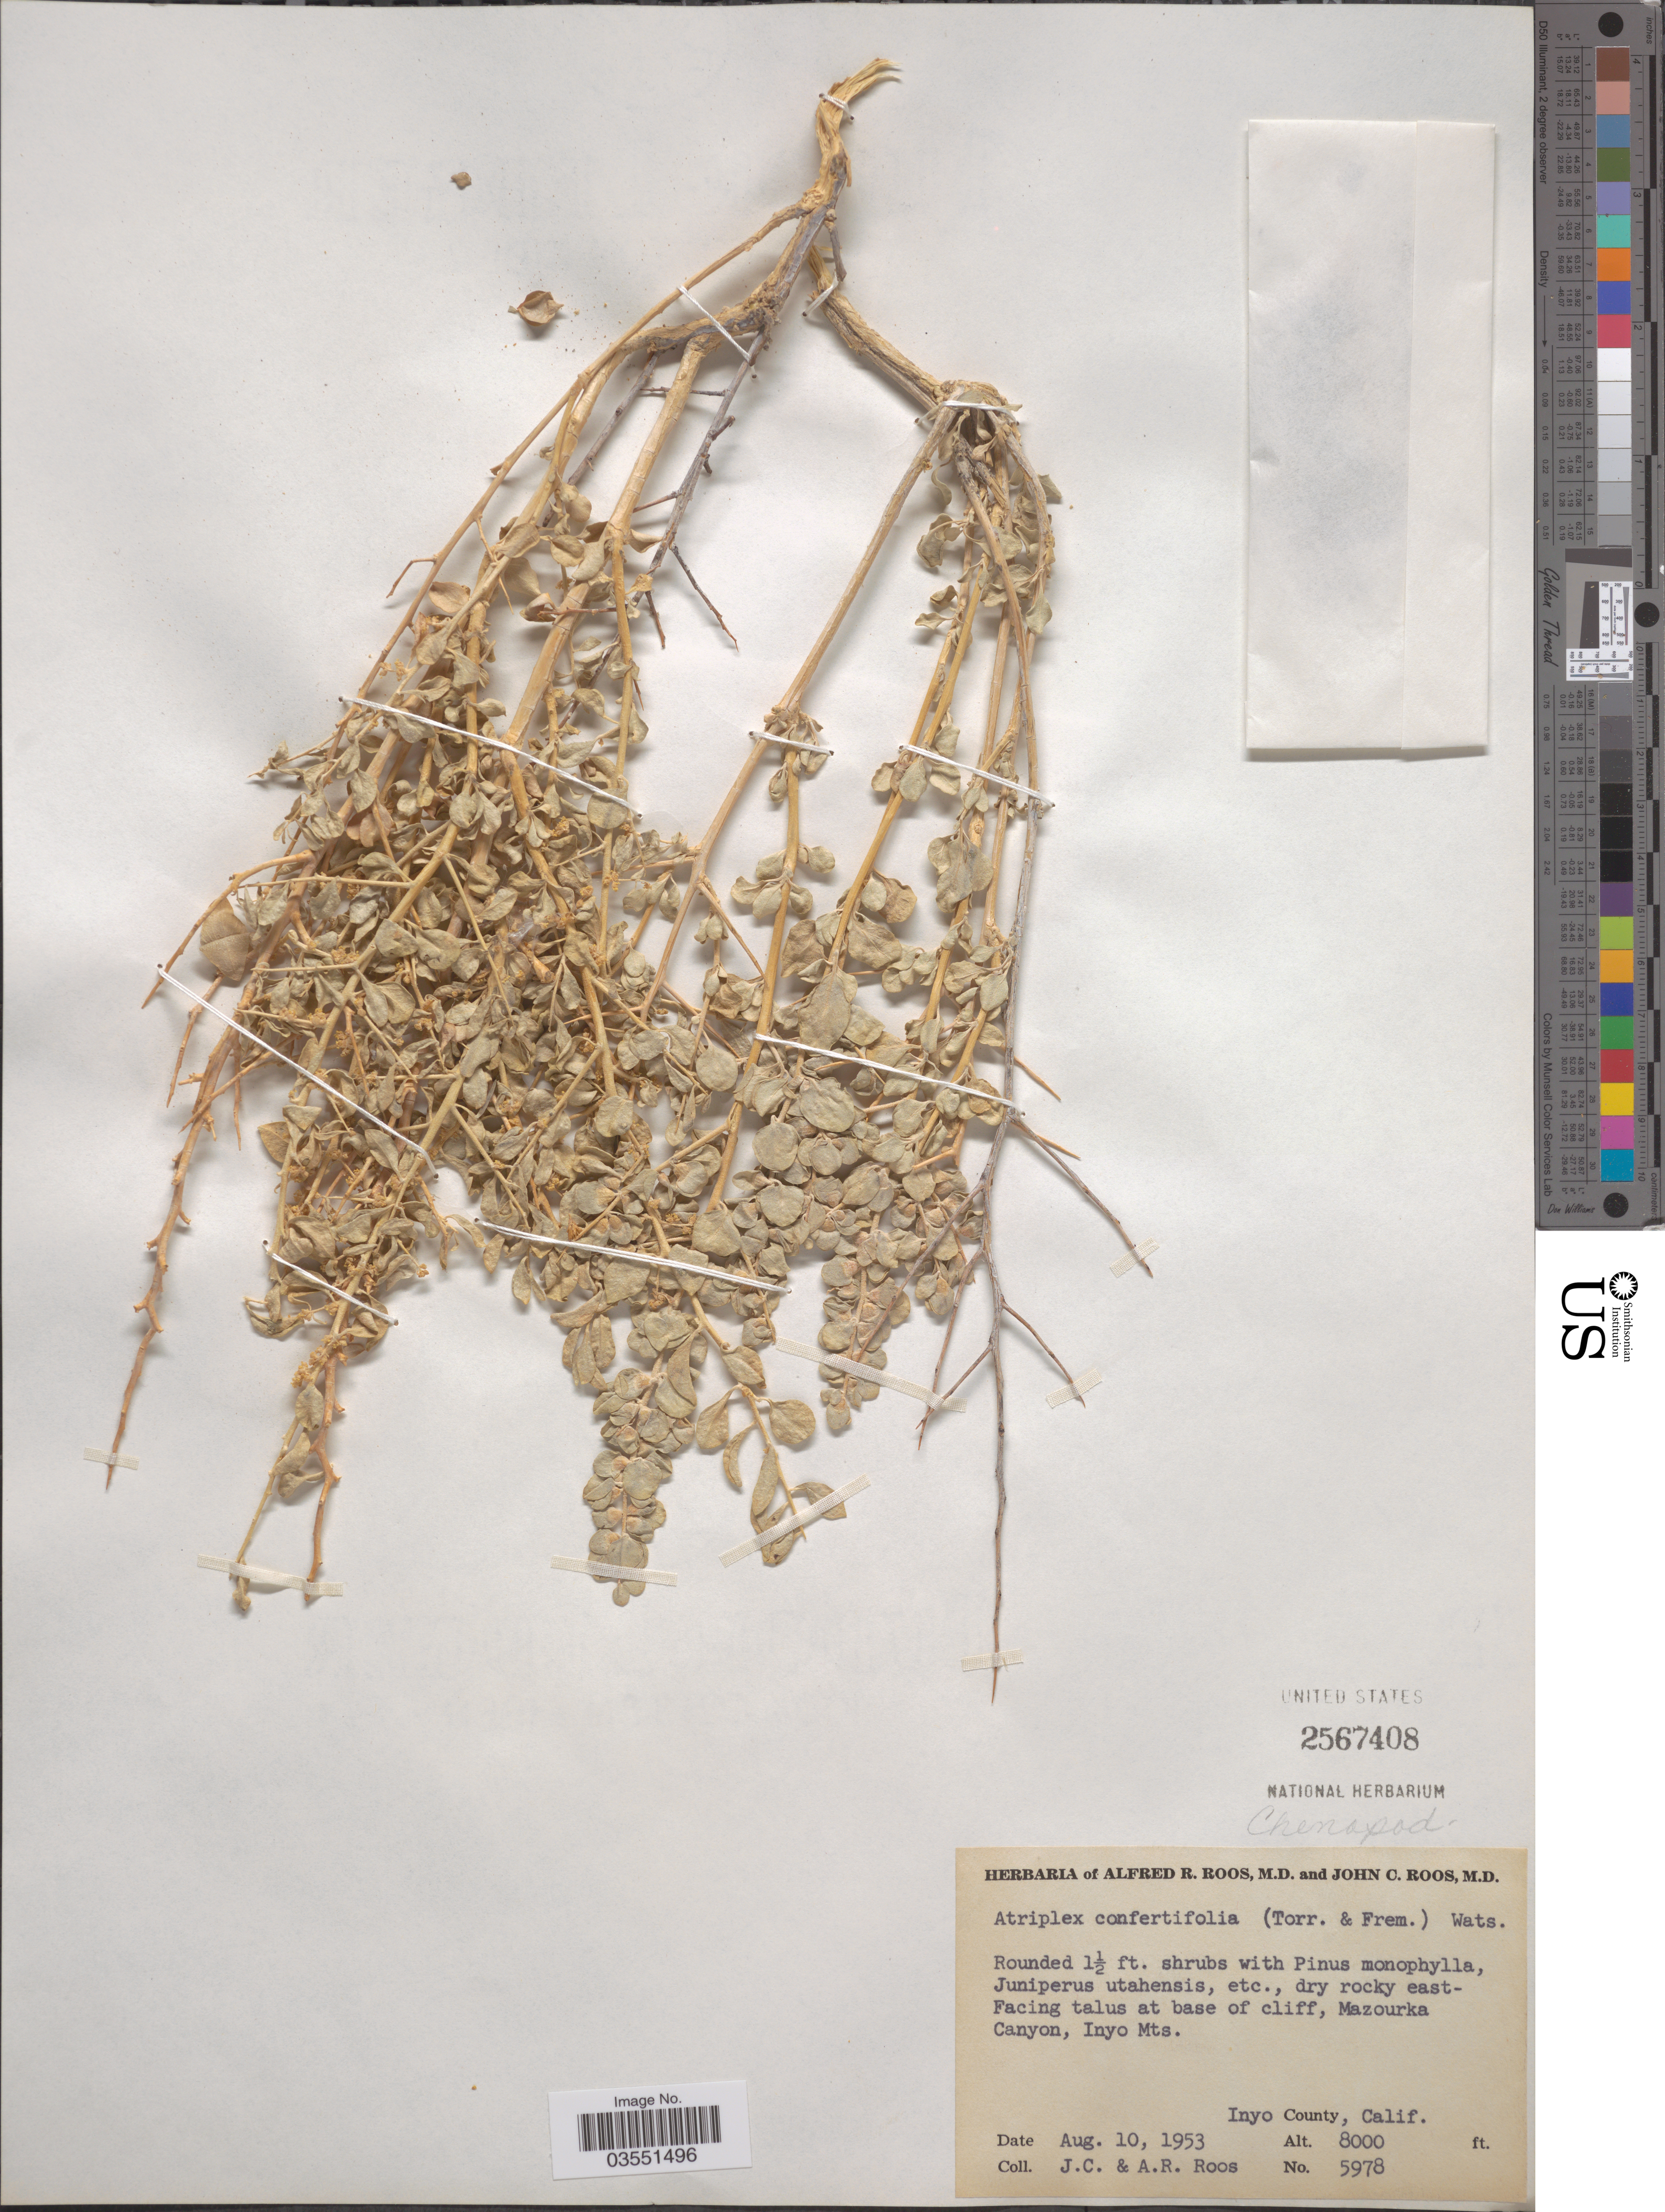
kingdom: Plantae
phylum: Tracheophyta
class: Magnoliopsida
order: Caryophyllales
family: Amaranthaceae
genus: Atriplex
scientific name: Atriplex confertifolia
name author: (Torr. & Frém.) S. Watson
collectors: J. C. Roos & A. R. Roos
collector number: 5978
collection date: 1953-08-10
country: United States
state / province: California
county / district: Inyo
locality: Facing talus at base of cliff, Mazourka Canyon, Inyo Mts. Inyo County.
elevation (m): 2438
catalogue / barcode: US 2567408